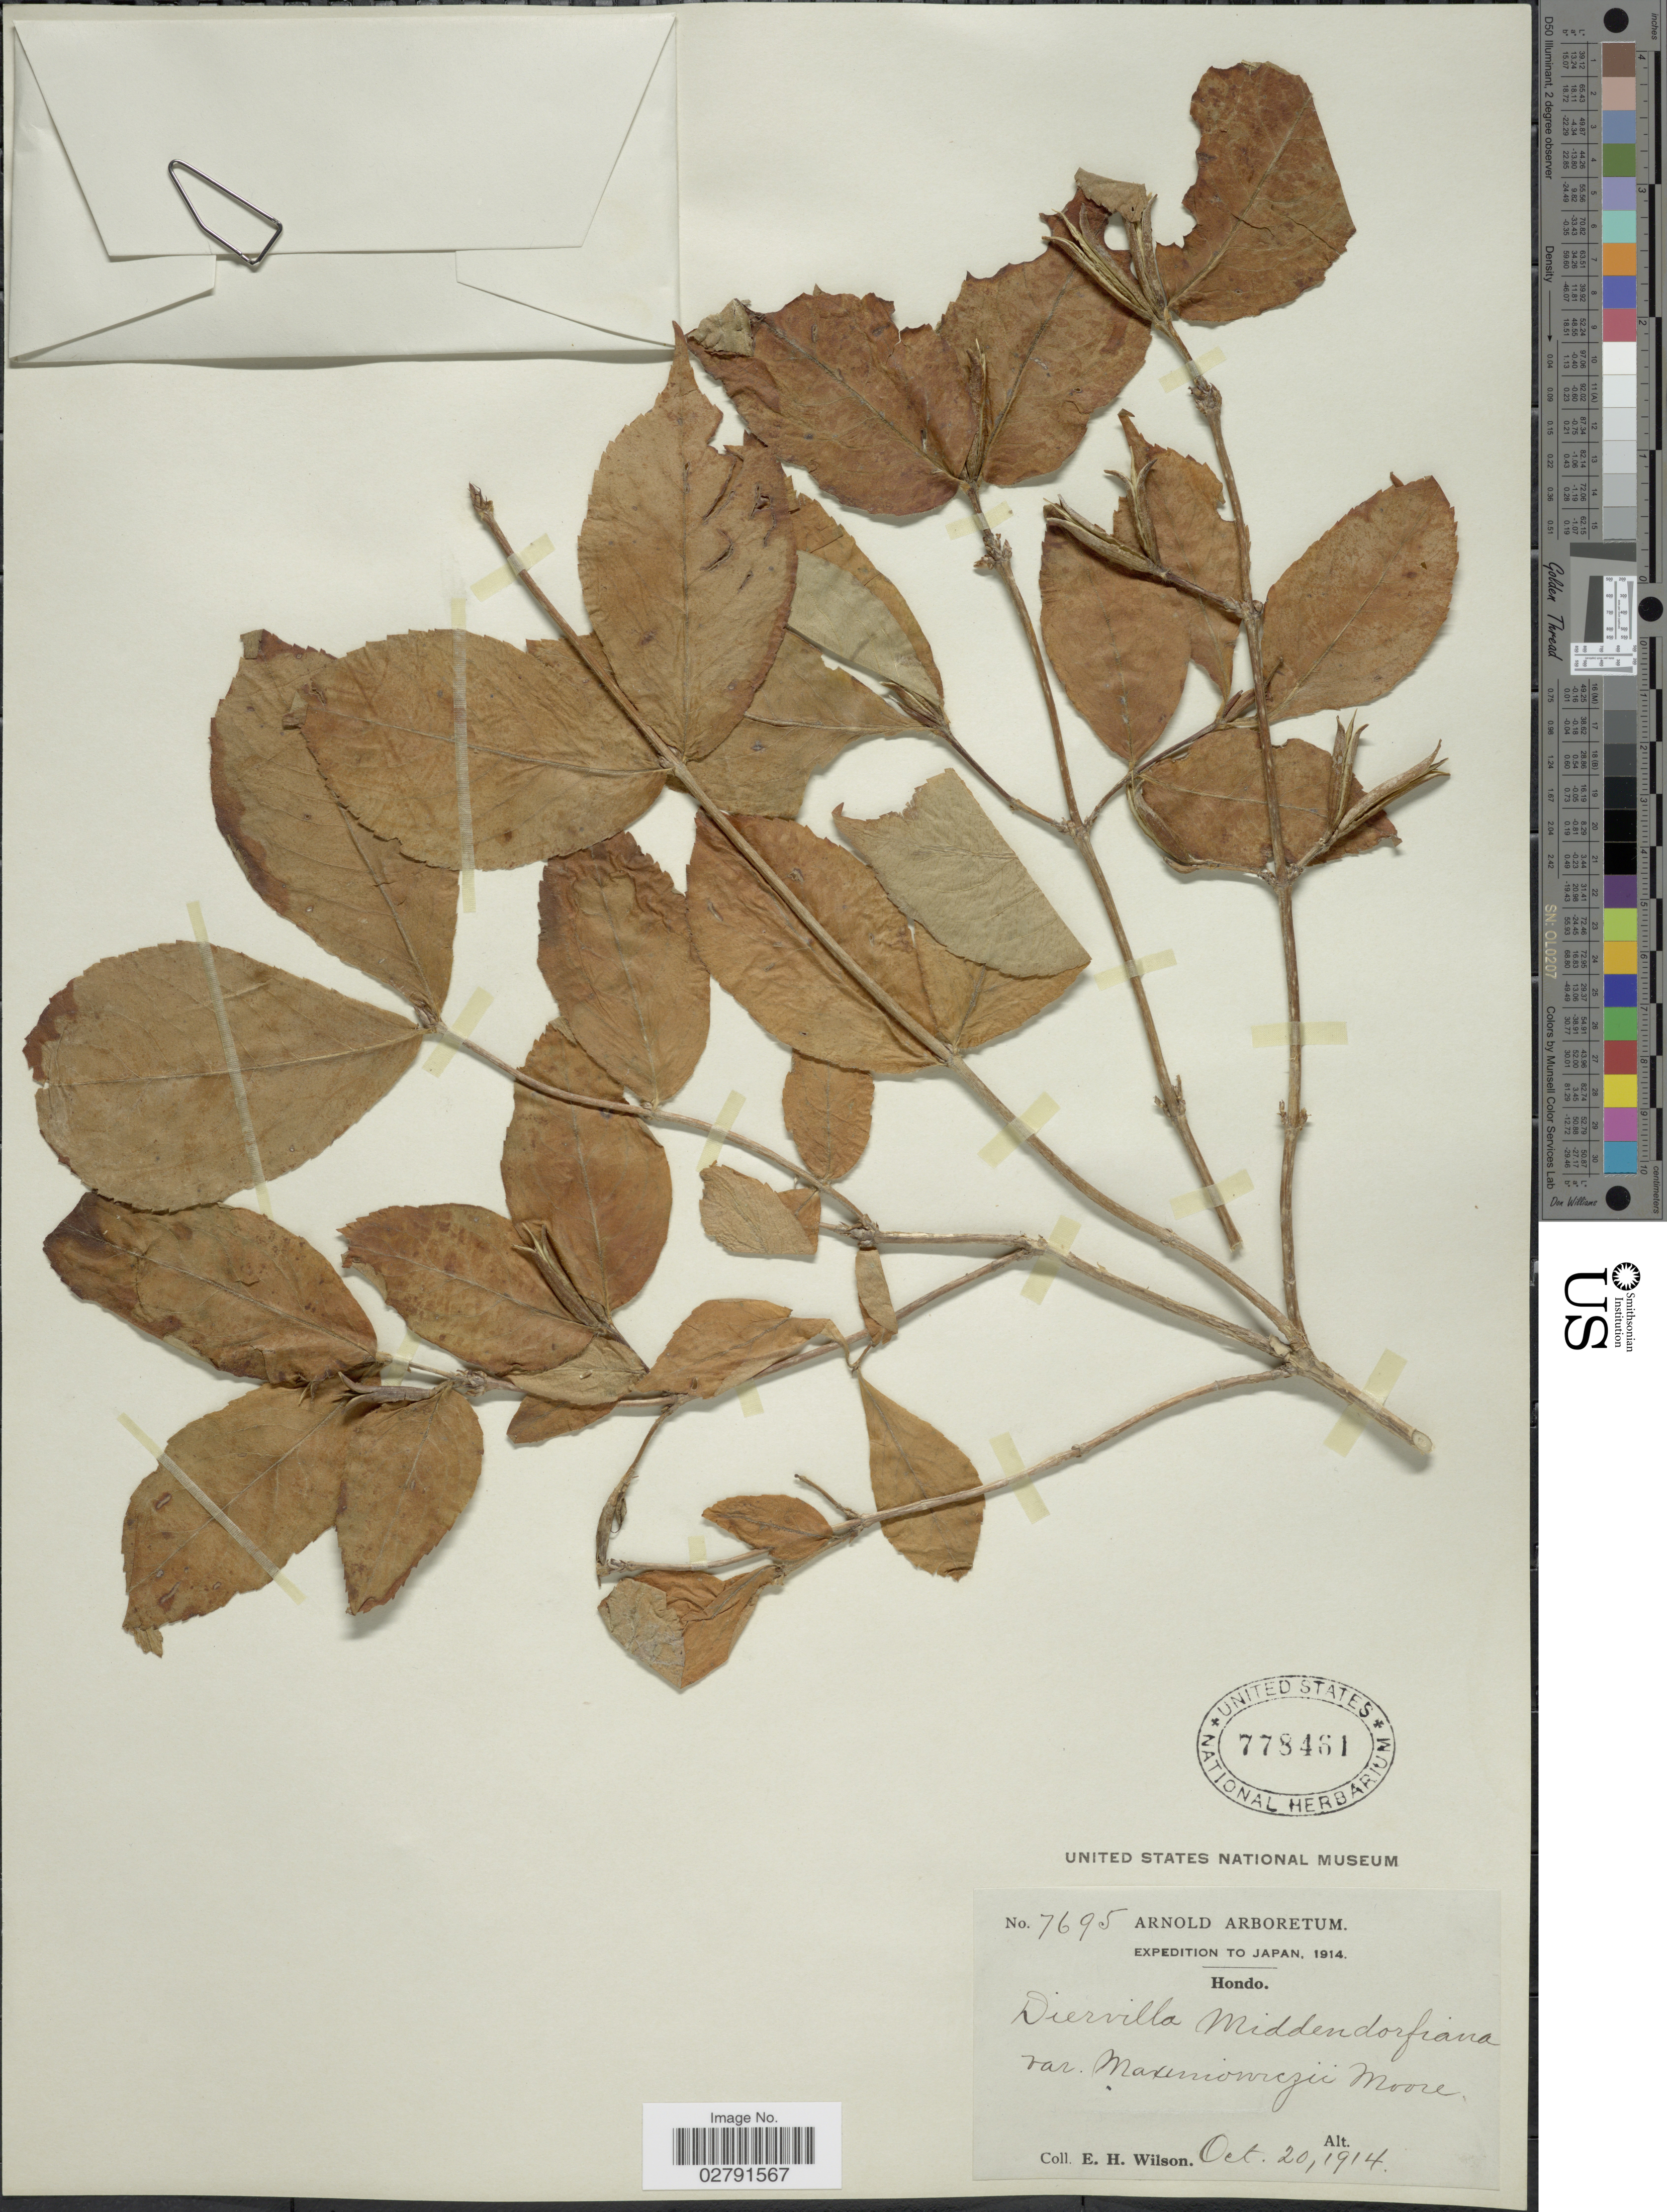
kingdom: Plantae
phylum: Tracheophyta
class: Magnoliopsida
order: Dipsacales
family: Caprifoliaceae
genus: Diervilla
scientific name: Diervilla middendorfiana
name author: Carrière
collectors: E. Wilson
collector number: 7695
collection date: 1914-10-20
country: Japan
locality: Hondo.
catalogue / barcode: US 778461